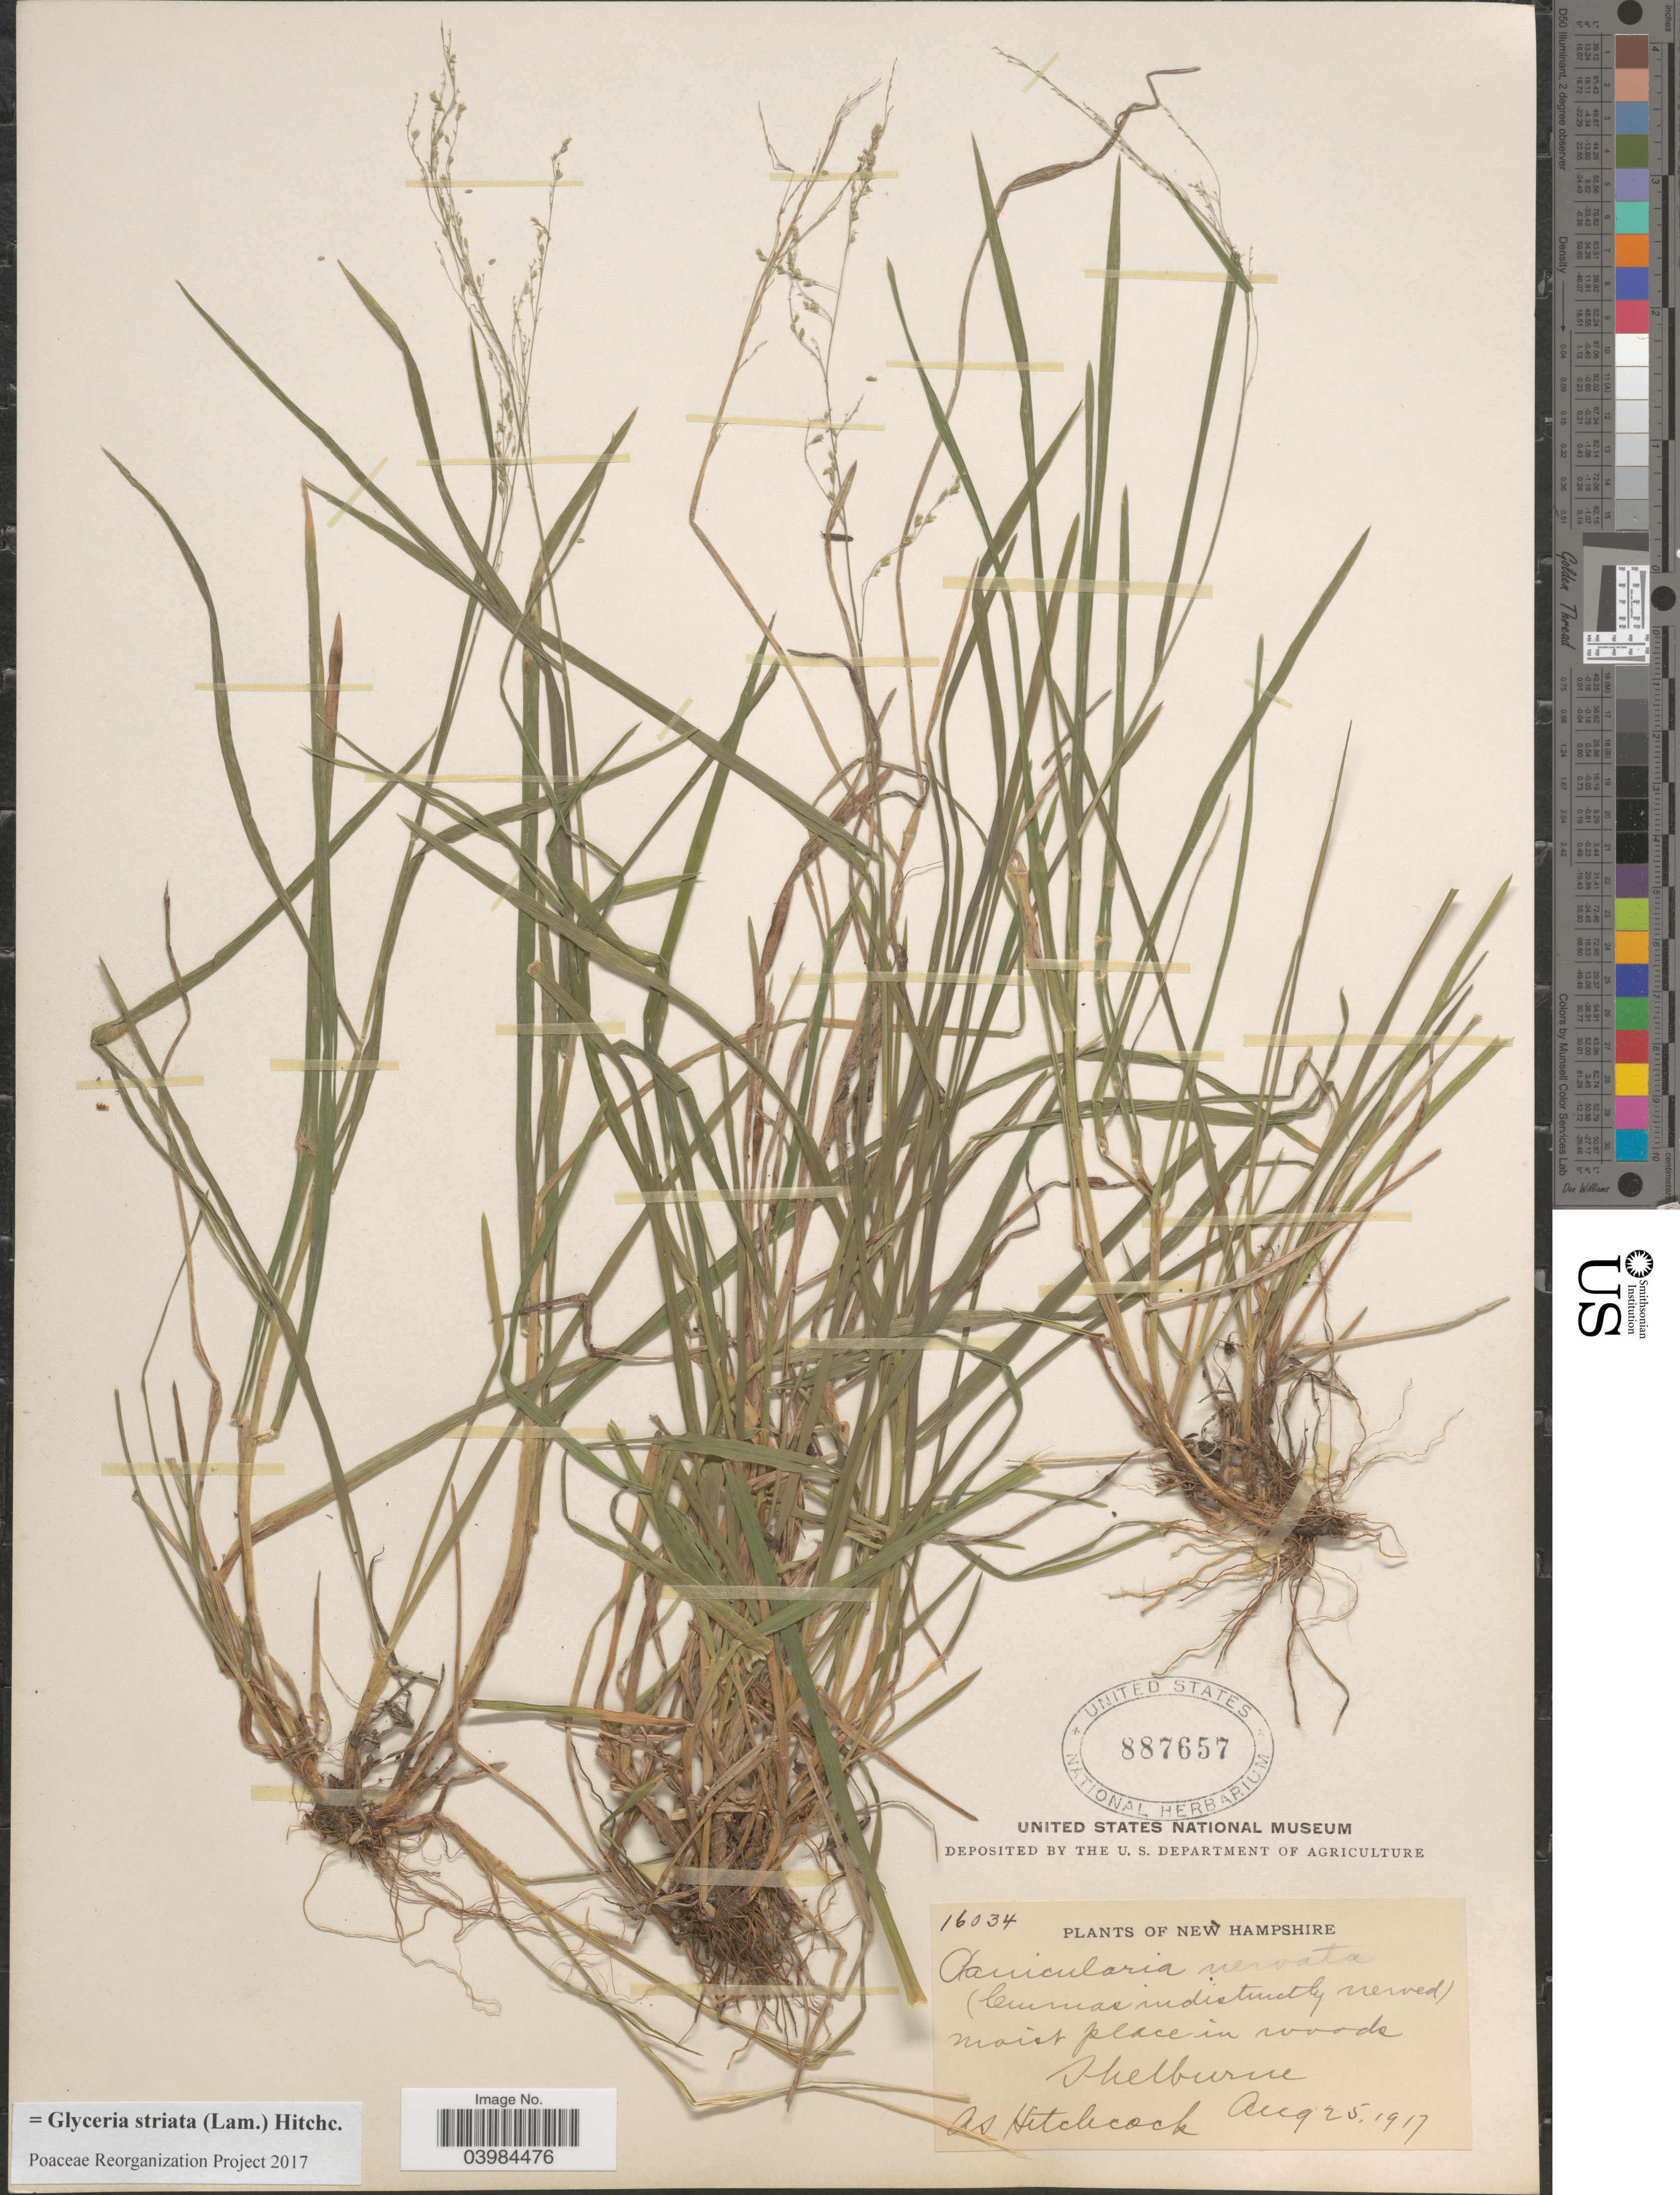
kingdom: Plantae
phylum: Tracheophyta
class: Liliopsida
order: Poales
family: Poaceae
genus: Glyceria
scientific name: Glyceria striata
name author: (Lam.) Hitchc.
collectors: A. S. Hitchcock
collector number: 16034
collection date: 1917-08-25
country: United States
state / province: New Hampshire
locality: Shelburne.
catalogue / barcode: US 887657